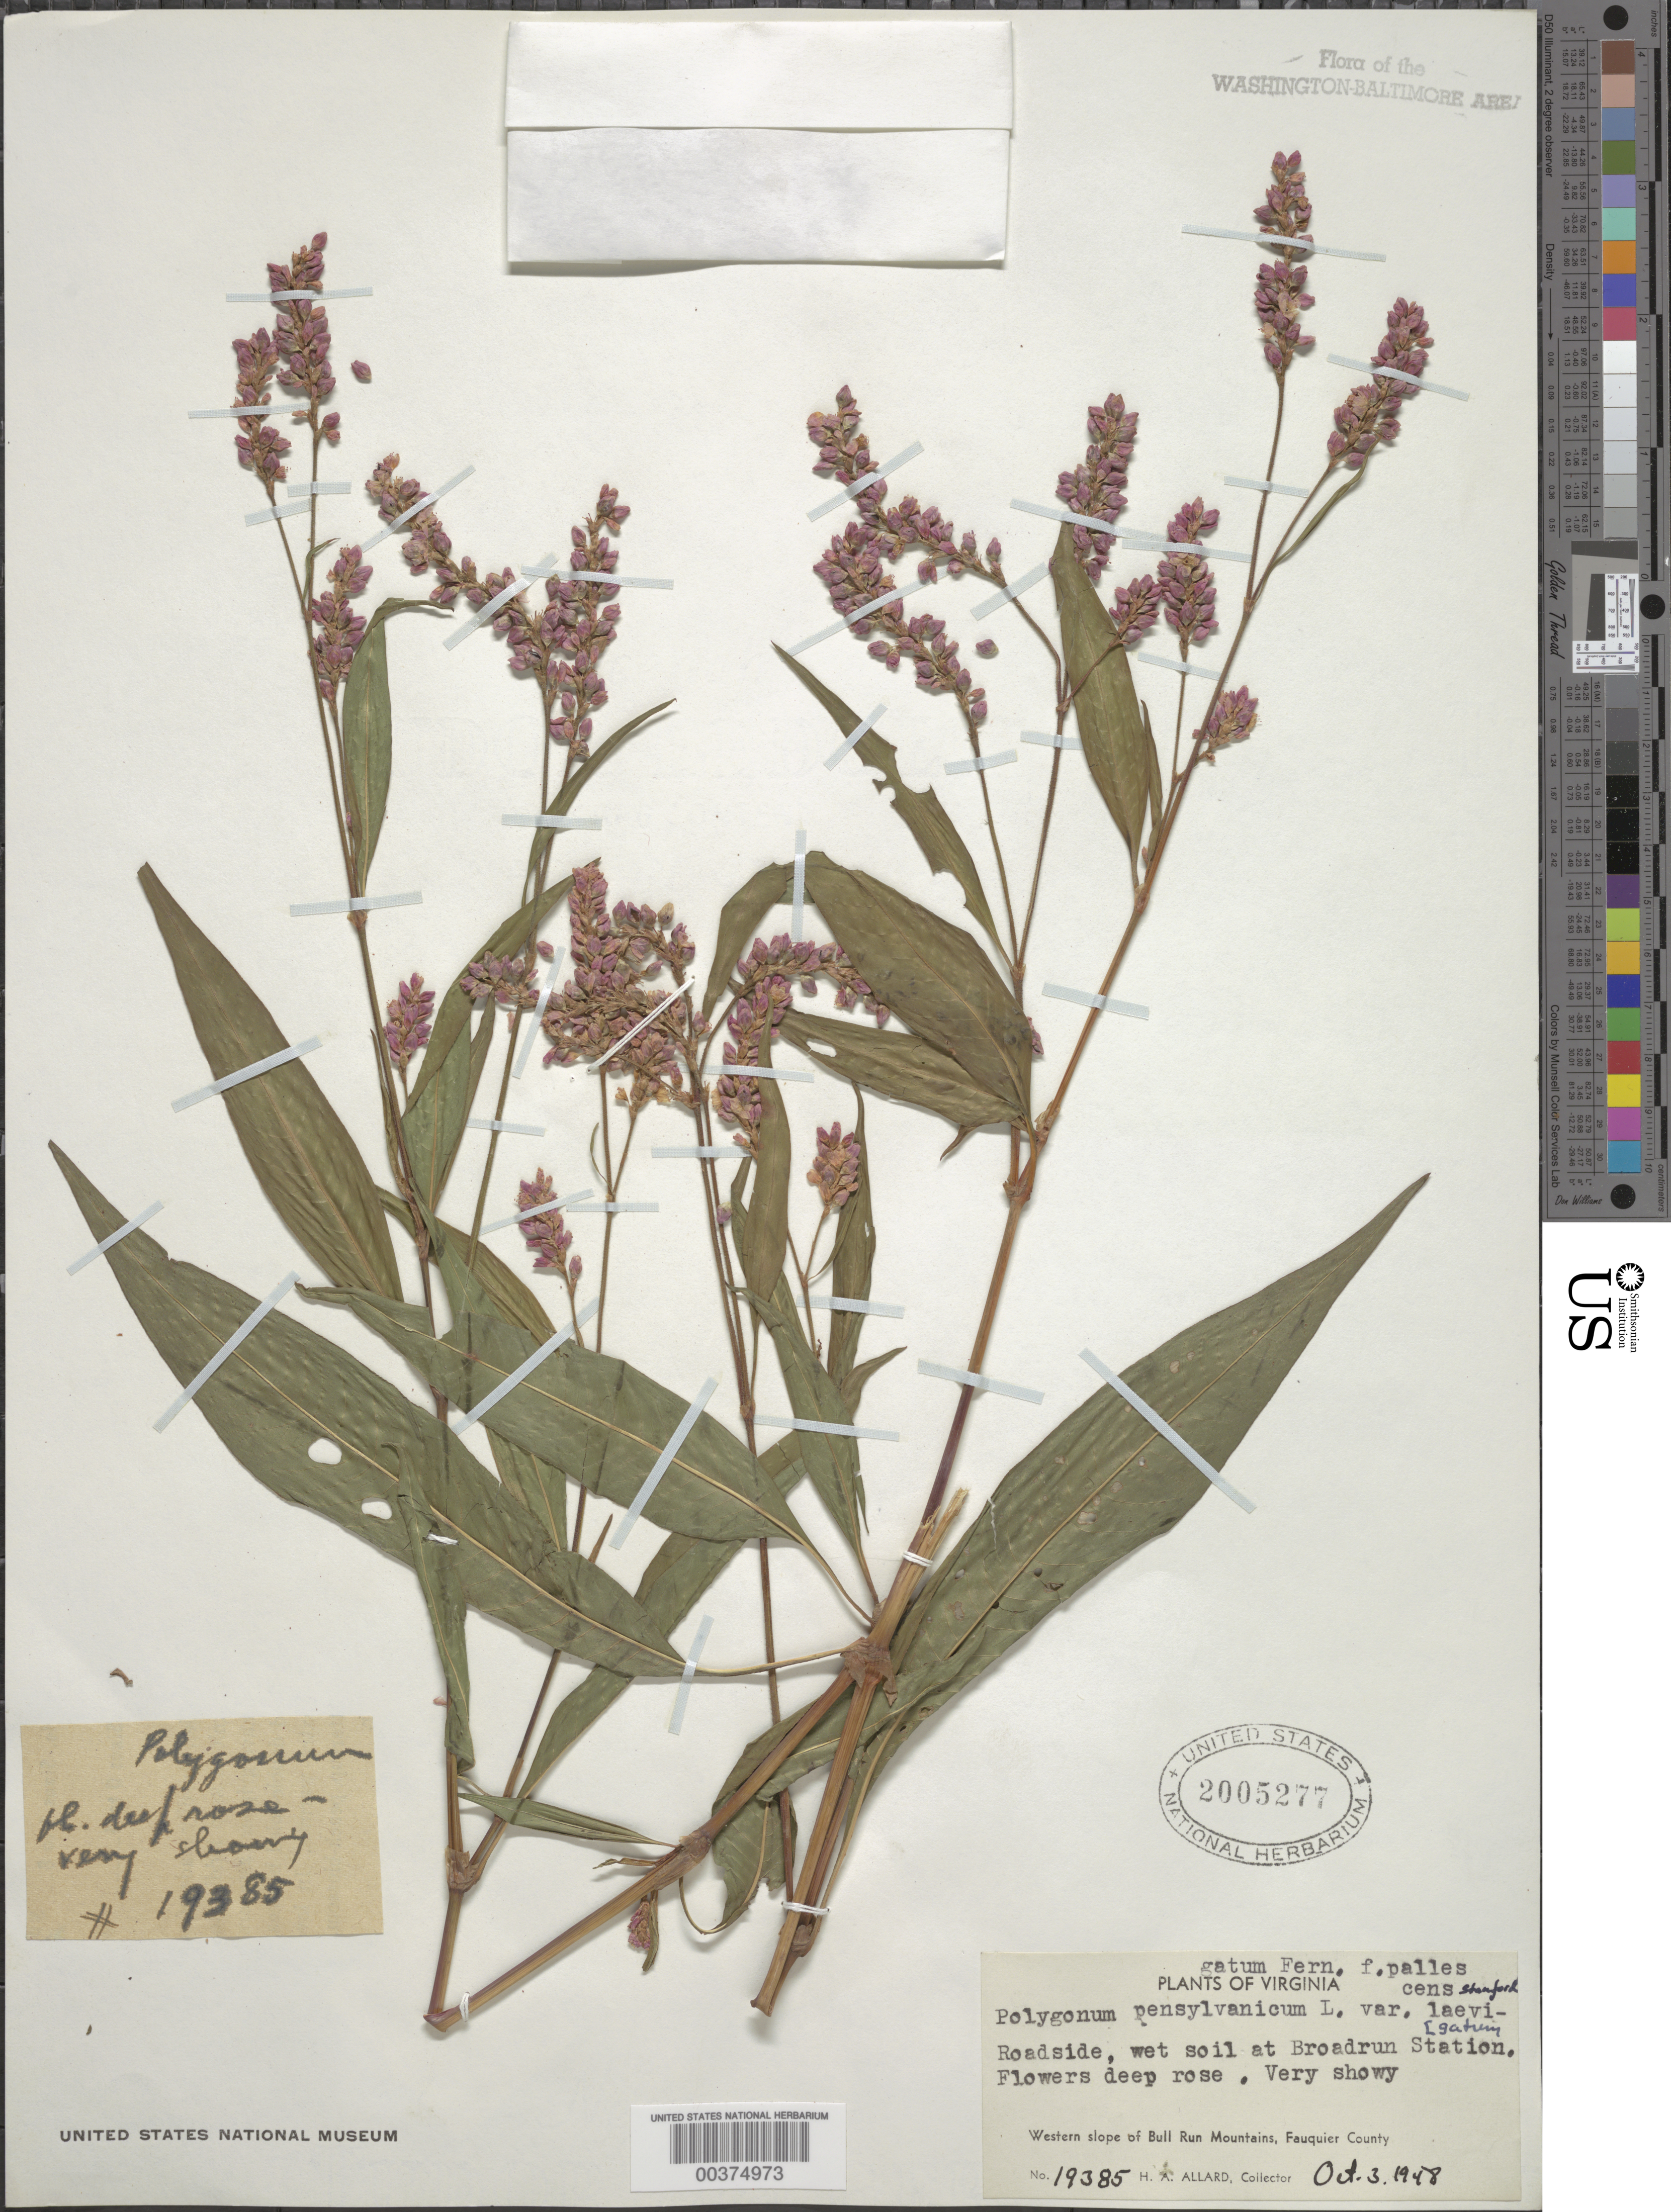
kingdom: Plantae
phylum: Tracheophyta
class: Magnoliopsida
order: Caryophyllales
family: Polygonaceae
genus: Persicaria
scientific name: Persicaria pensylvanica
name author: (L.) M. Gómez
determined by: Atha, D. E.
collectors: H. A. Allard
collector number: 19385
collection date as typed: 03 Oct 1948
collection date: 1948-10-03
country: United States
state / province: Virginia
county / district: Fauquier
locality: Broad Run Station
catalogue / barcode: US 2005277